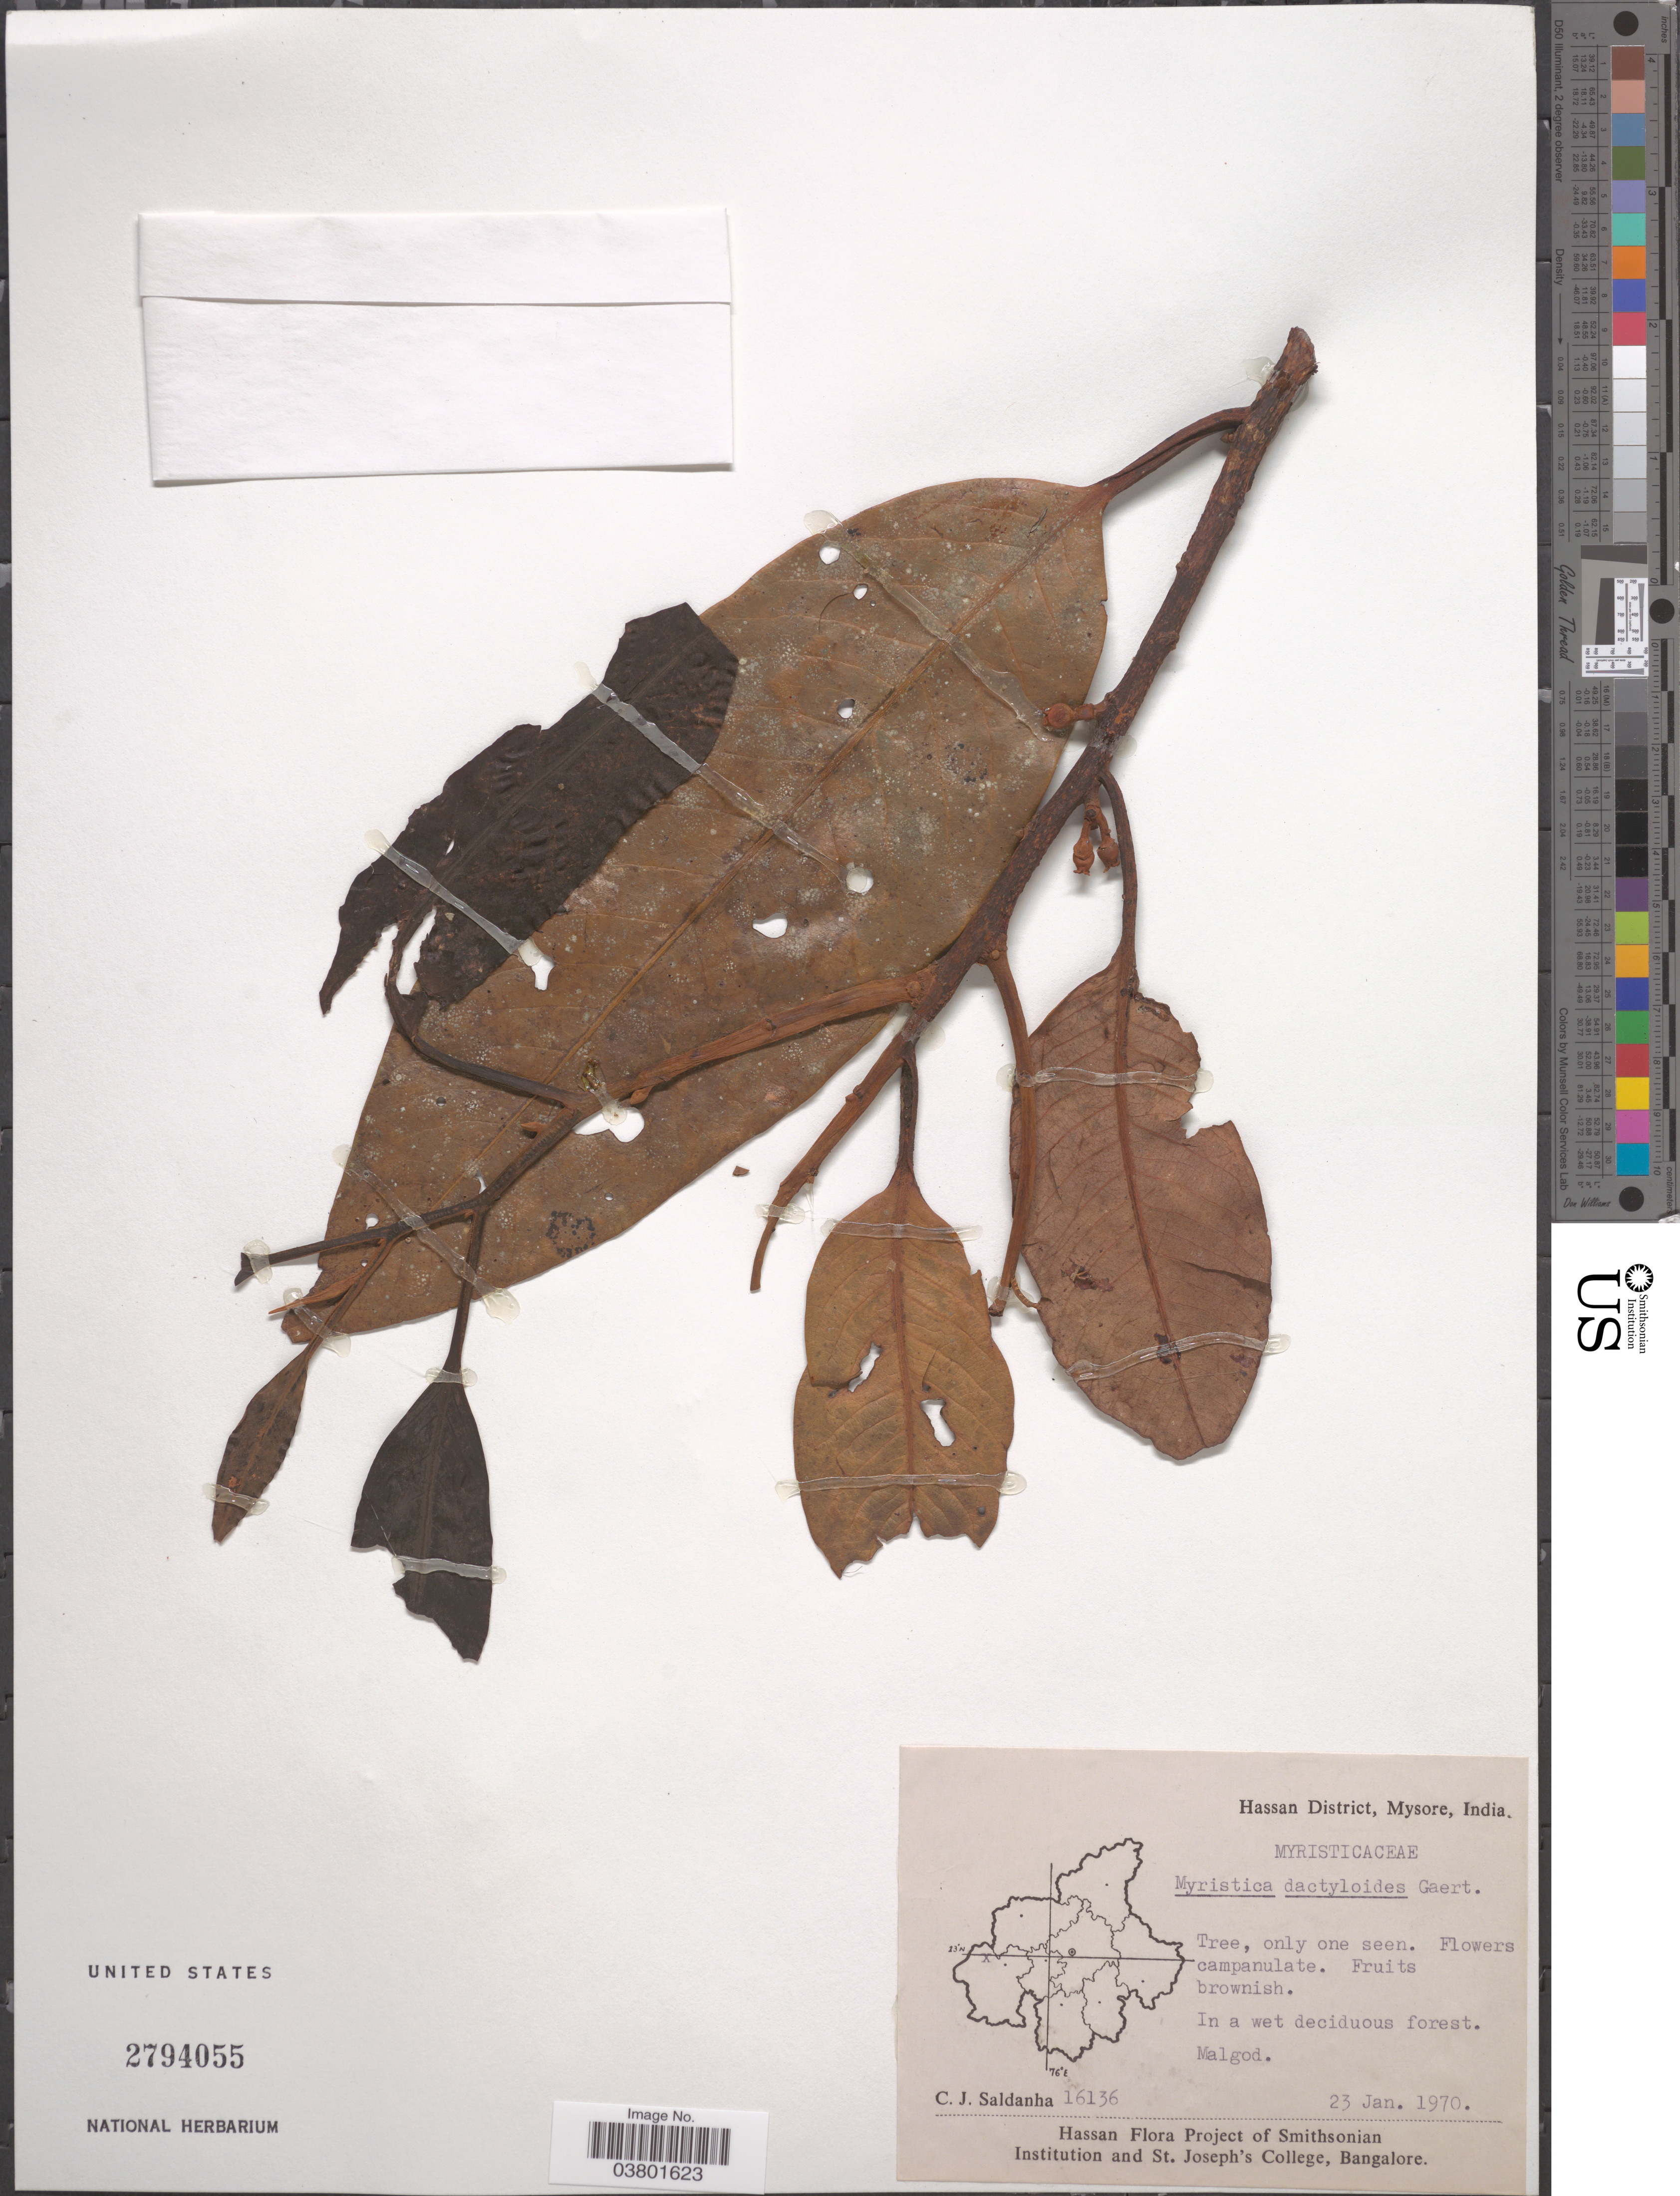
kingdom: Plantae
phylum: Tracheophyta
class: Magnoliopsida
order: Magnoliales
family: Myristicaceae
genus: Myristica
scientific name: Myristica dactyloides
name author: Wall.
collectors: C. J. Saldanha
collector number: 16136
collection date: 1970-01-23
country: India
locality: Hassan District, Mysore. Malgod.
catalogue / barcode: US 2794055